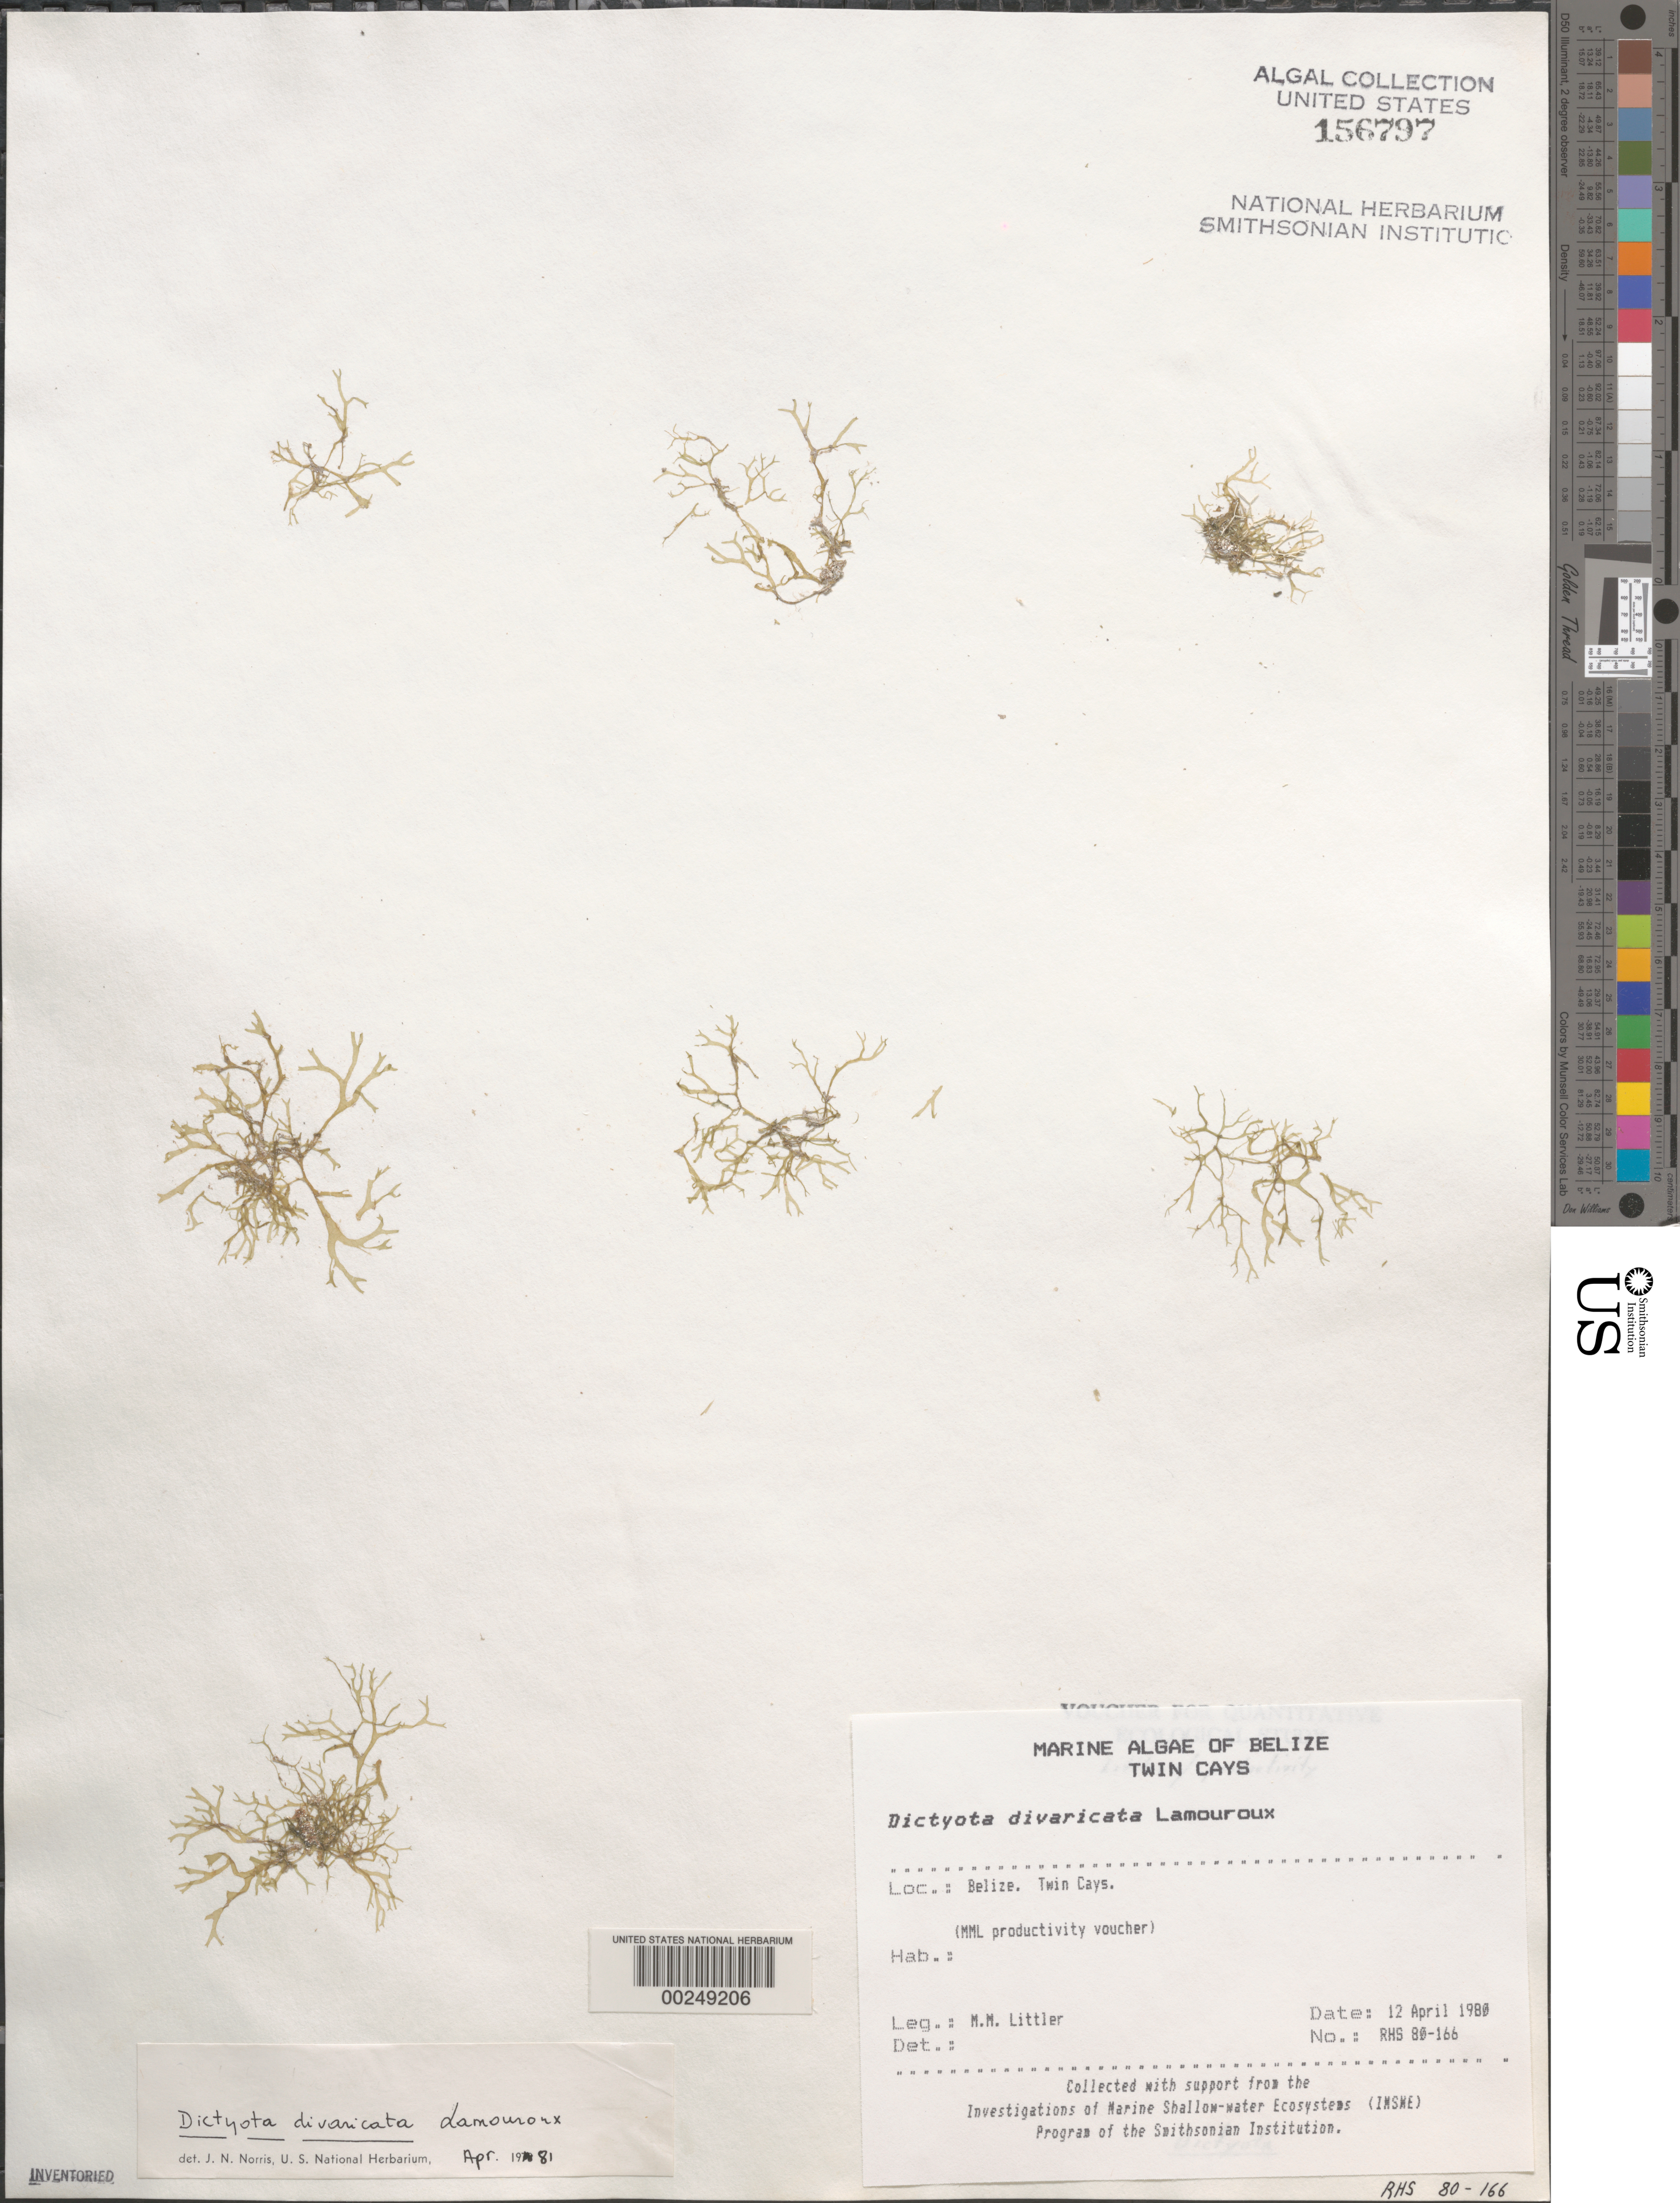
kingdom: Chromista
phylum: Ochrophyta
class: Phaeophyceae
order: Dictyotales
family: Dictyotaceae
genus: Dictyota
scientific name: Dictyota divaricata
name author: J.V.Lamouroux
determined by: Norris, James N.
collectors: M. M. Littler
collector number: RHS 80-166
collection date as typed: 12 Apr 1980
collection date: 1980-04-12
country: Belize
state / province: Stann Creek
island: Twin Cays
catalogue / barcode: US 156797